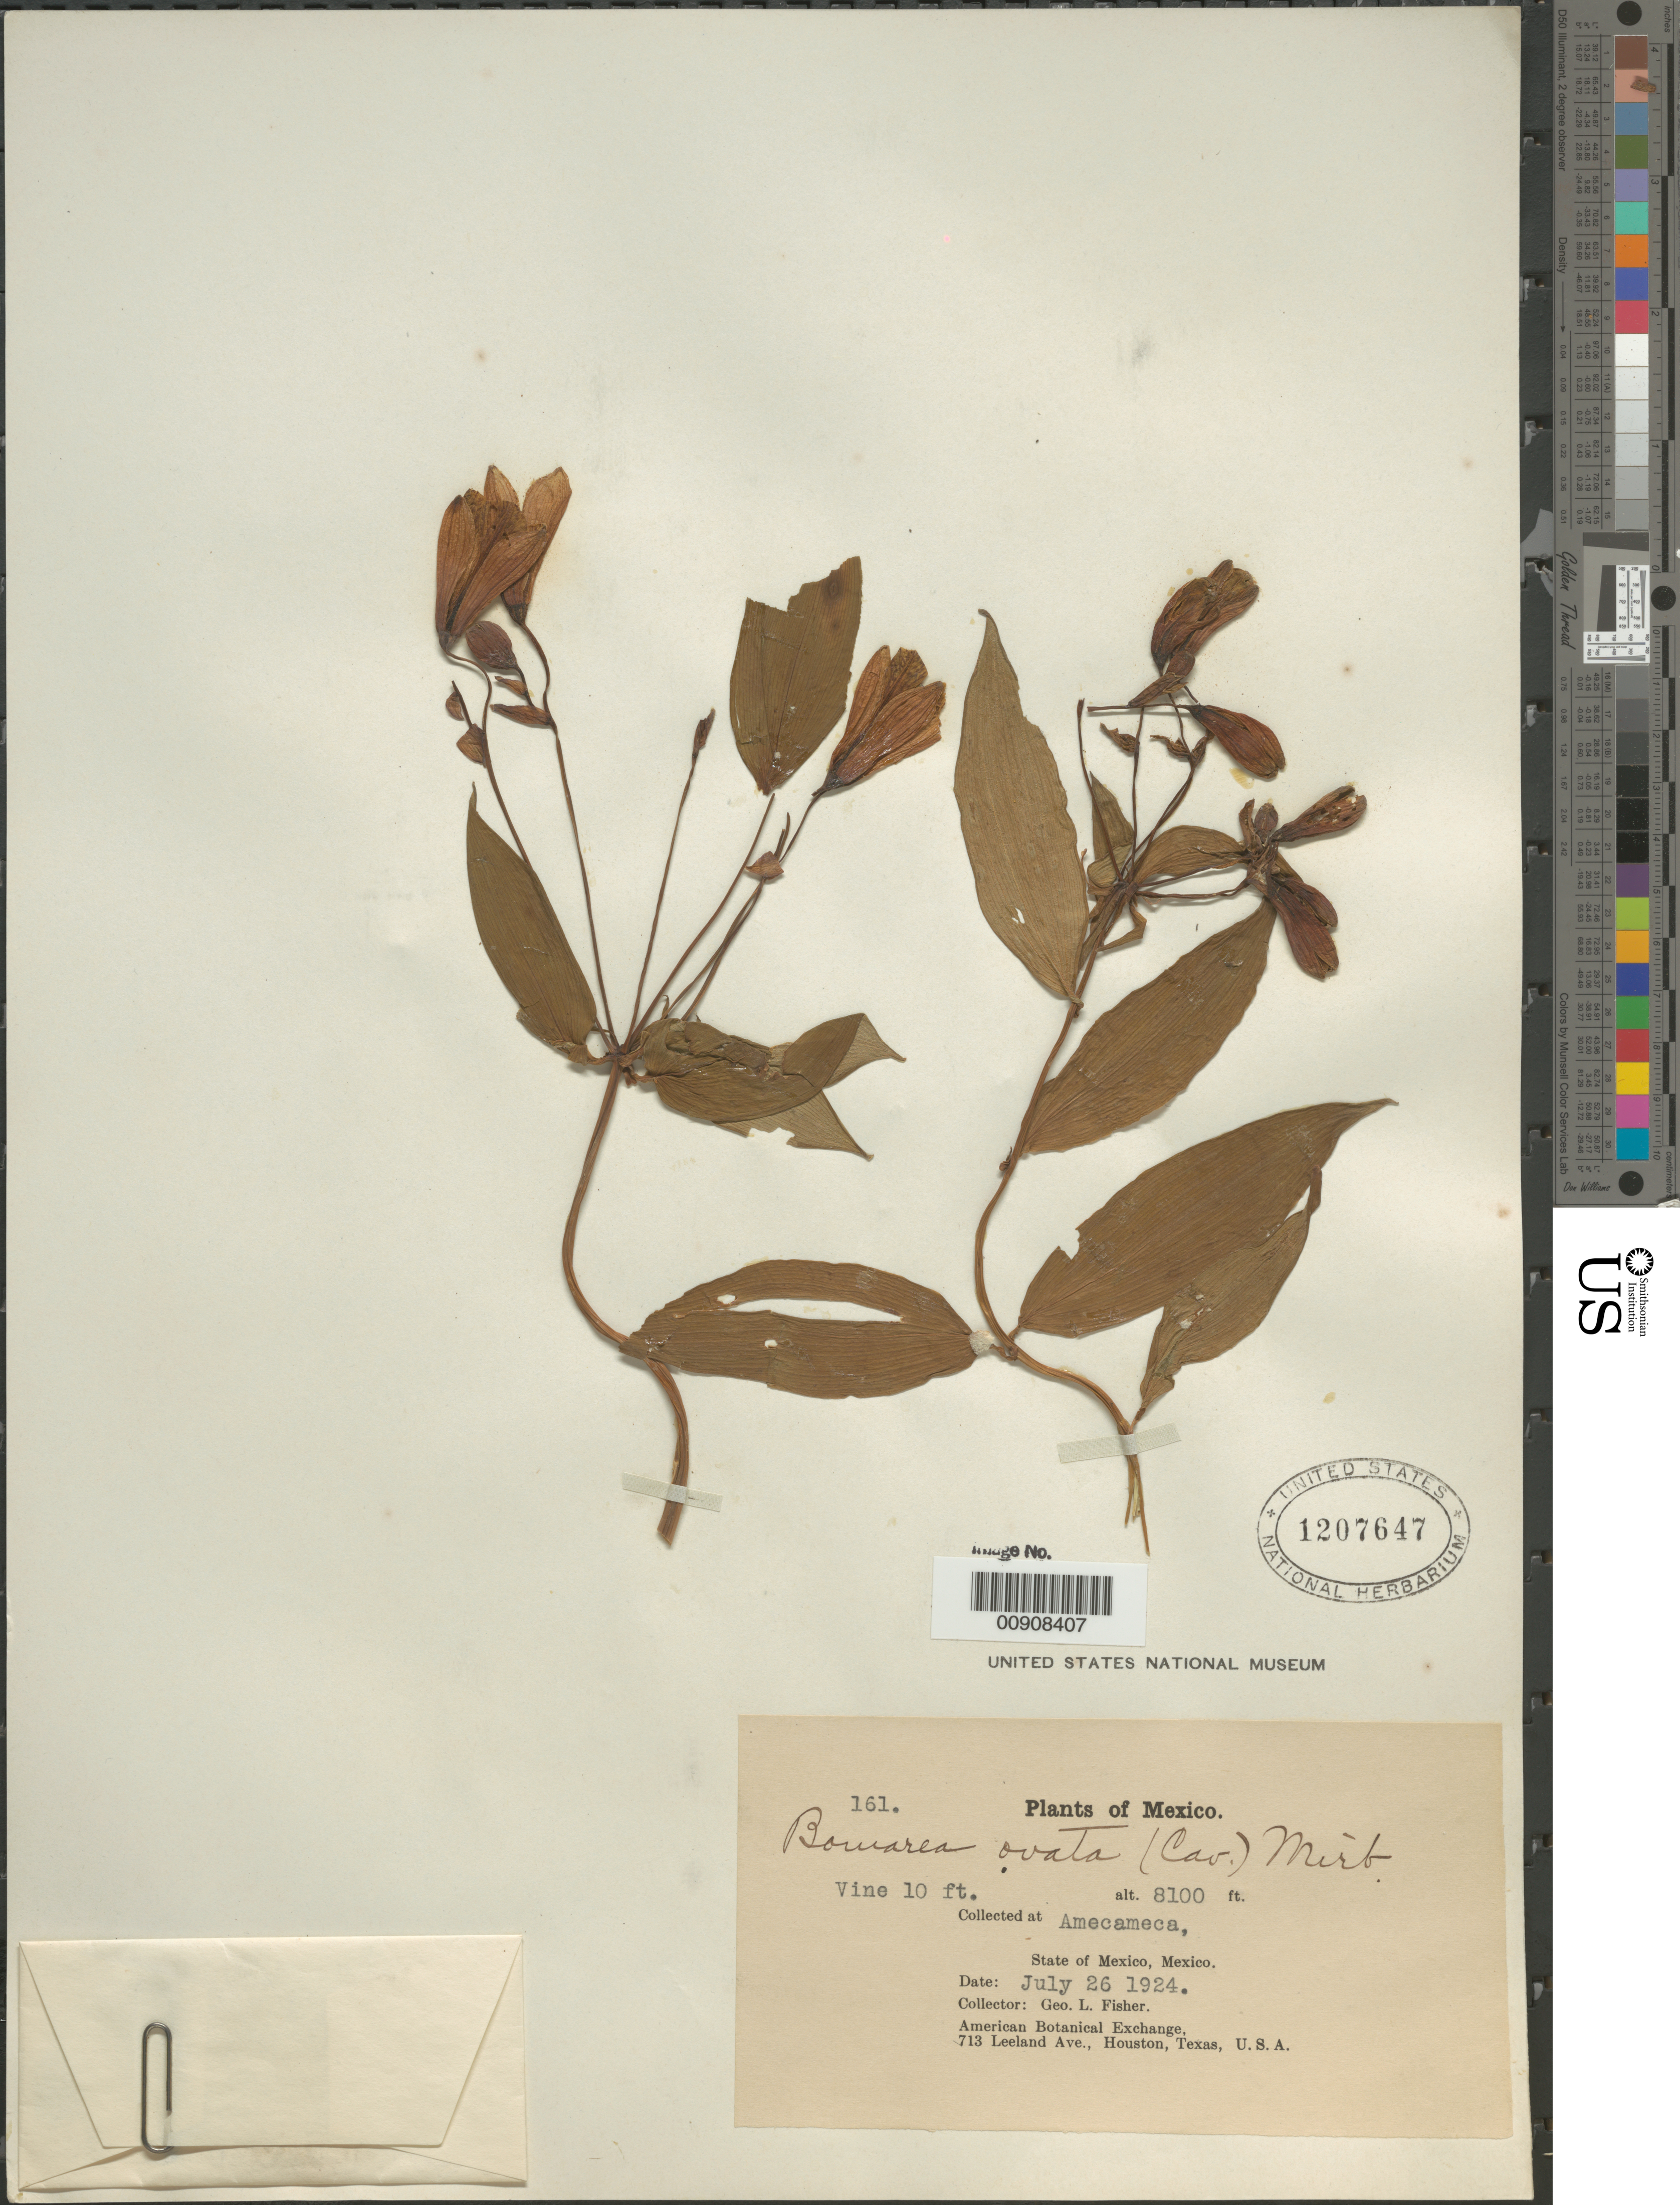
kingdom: Plantae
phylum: Tracheophyta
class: Liliopsida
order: Liliales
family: Alstroemeriaceae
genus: Bomarea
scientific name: Bomarea ovata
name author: (Cav.) Mirb.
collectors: G. L. Fisher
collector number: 161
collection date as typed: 26 Jul 1924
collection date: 1924-07-26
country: Mexico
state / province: México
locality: Amecameca, State of Mexico.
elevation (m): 2469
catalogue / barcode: US 1207647